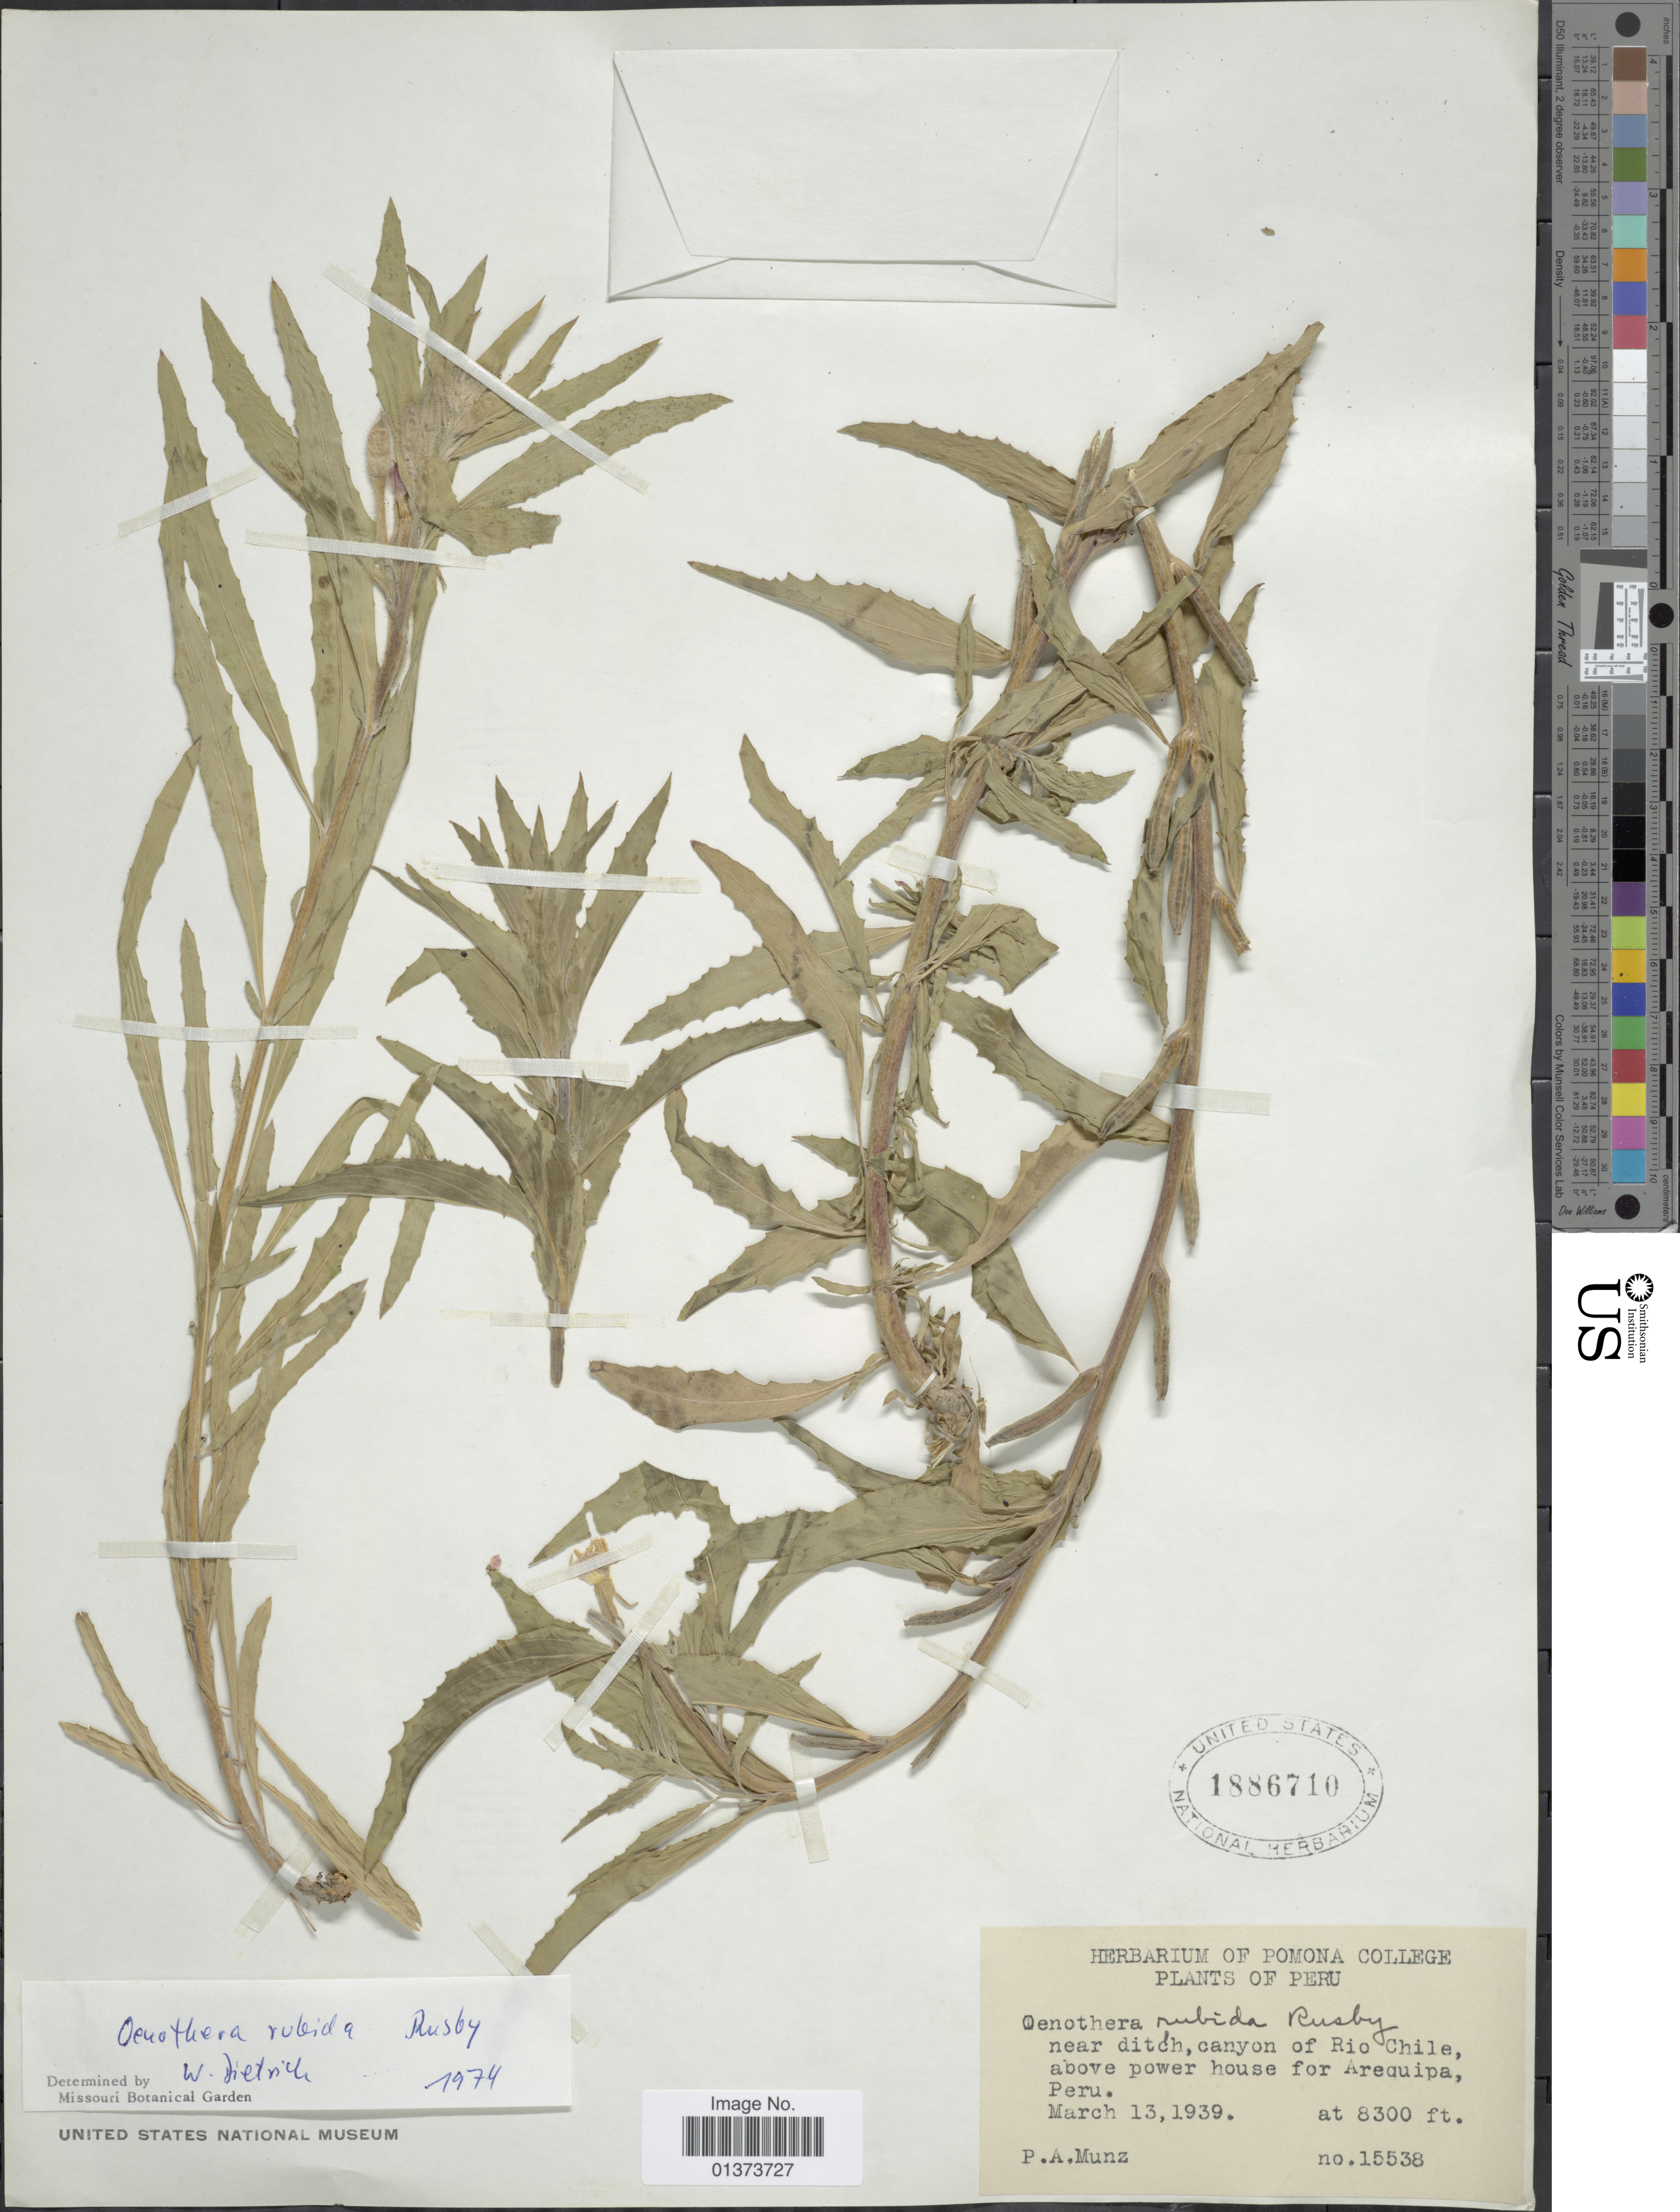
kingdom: Plantae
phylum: Tracheophyta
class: Magnoliopsida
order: Myrtales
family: Onagraceae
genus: Oenothera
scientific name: Oenothera sandiana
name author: Hassk.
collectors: P. A. Munz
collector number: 15538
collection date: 1939-03-13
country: Peru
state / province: Arequipa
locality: Near ditch, canyon of Rio Chile, above power house of Arequipa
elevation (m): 2530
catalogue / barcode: US 1886710